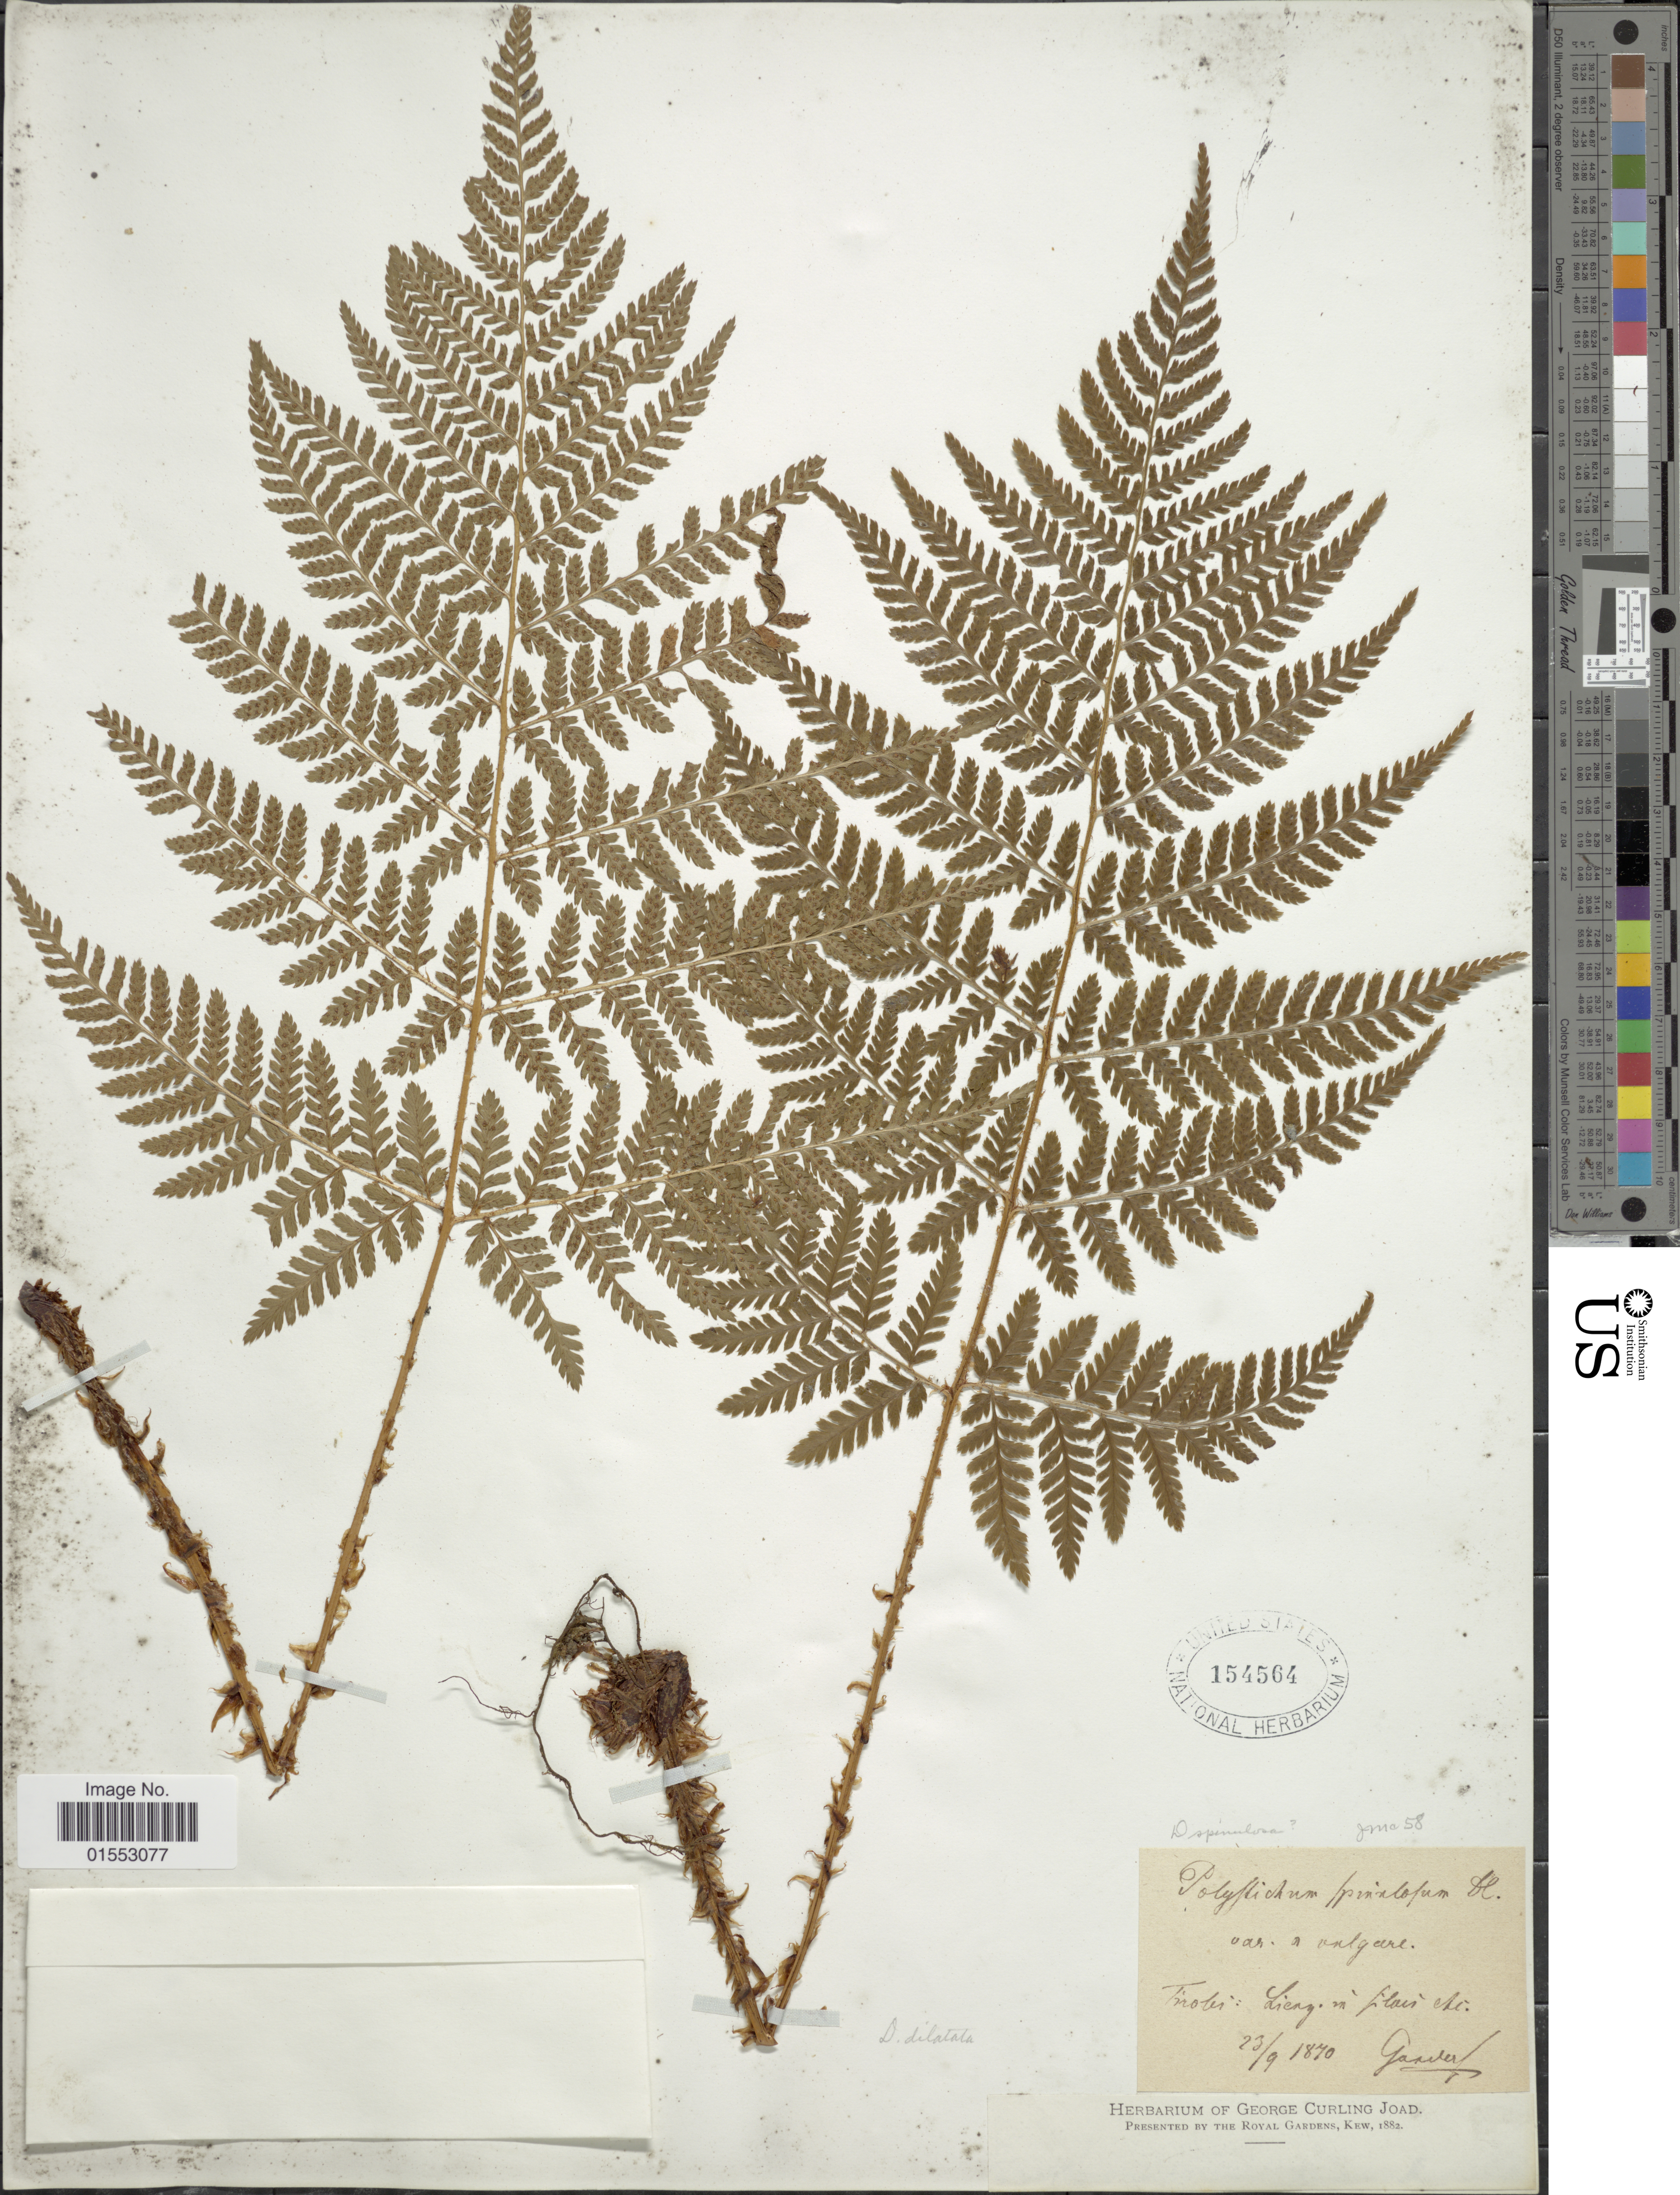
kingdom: Plantae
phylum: Tracheophyta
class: Polypodiopsida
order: Polypodiales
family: Dryopteridaceae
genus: Dryopteris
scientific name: Dryopteris carthusiana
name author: (Villars) H.P. Fuchs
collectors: -- Gardner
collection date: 1870-09-23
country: Austria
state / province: Tirol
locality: Trioles: Lieng a flais ect [interpreted]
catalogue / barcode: US 154564